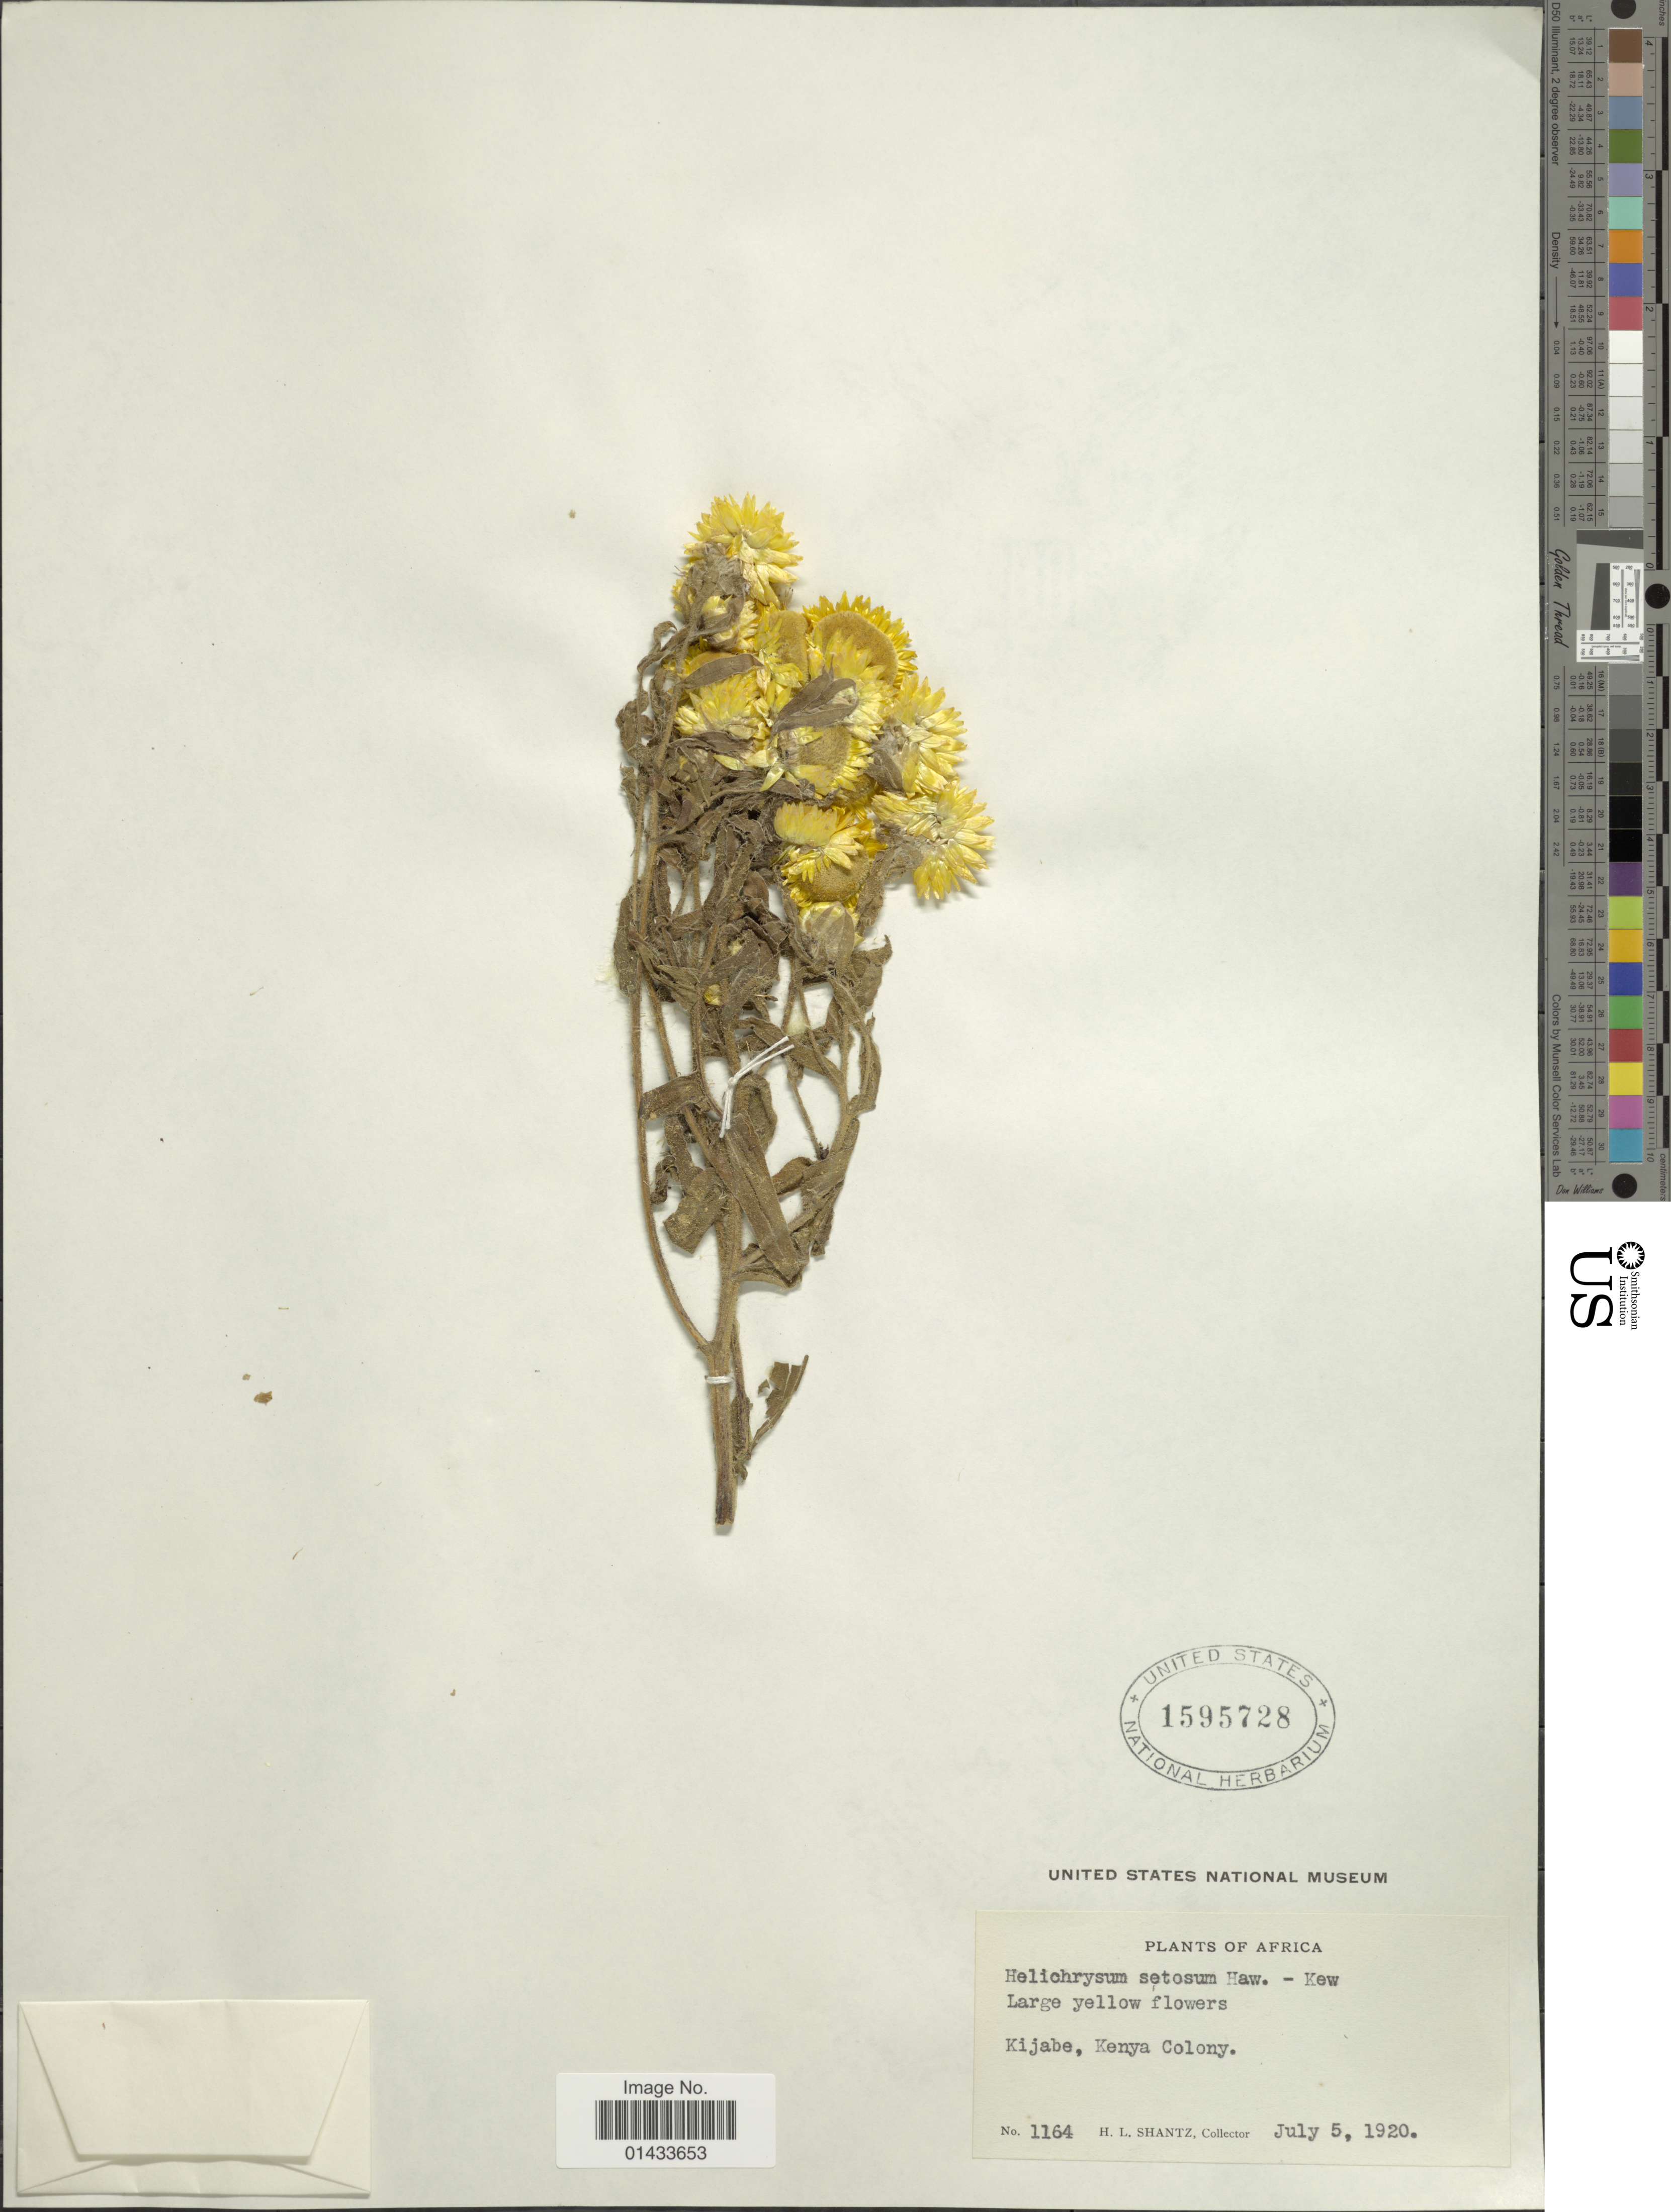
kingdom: Plantae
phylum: Tracheophyta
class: Magnoliopsida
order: Asterales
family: Asteraceae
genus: Helichrysum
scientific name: Helichrysum setosum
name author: Harv.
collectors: H. Shantz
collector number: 1164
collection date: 1920-07-05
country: Kenya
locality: Kijabe, Kenya Colony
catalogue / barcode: US 1595728